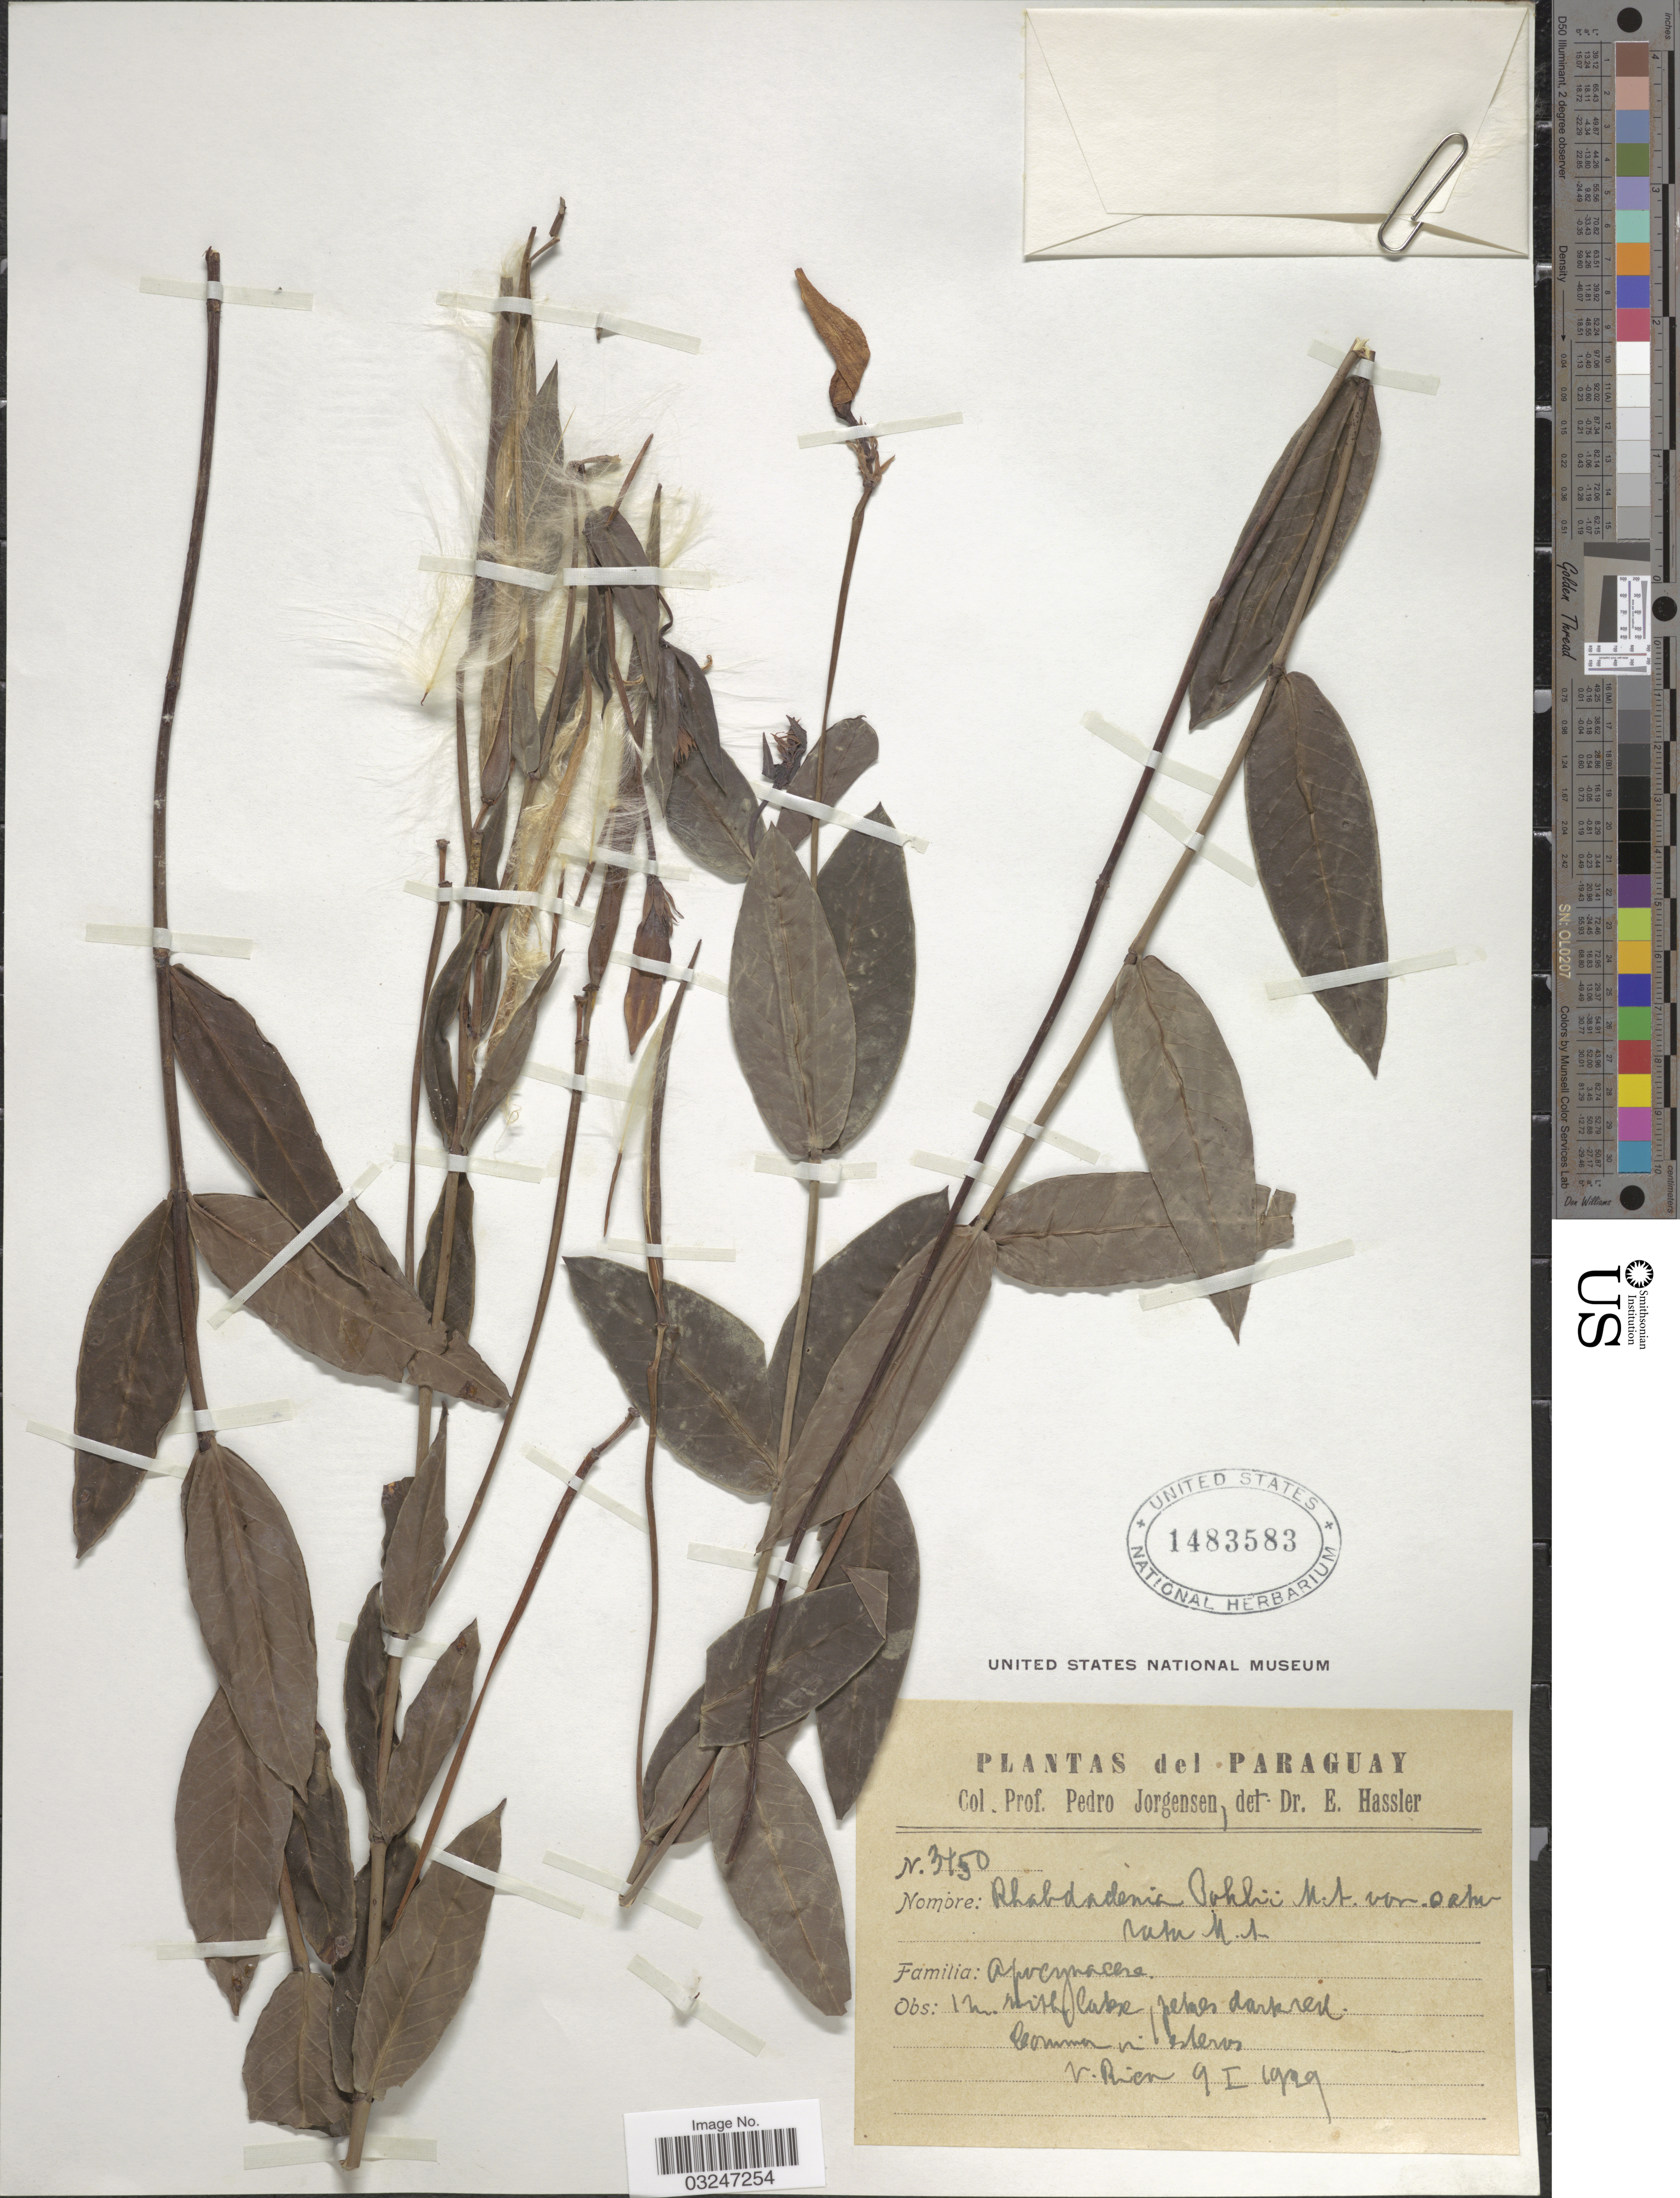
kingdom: Plantae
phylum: Tracheophyta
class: Magnoliopsida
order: Gentianales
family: Apocynaceae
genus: Rhabdadenia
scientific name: Rhabdadenia pohlii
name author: Müll. Arg.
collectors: P. Jörgensen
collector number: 3450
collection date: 1929-01-09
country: Paraguay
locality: V. Rica.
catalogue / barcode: US 1483583